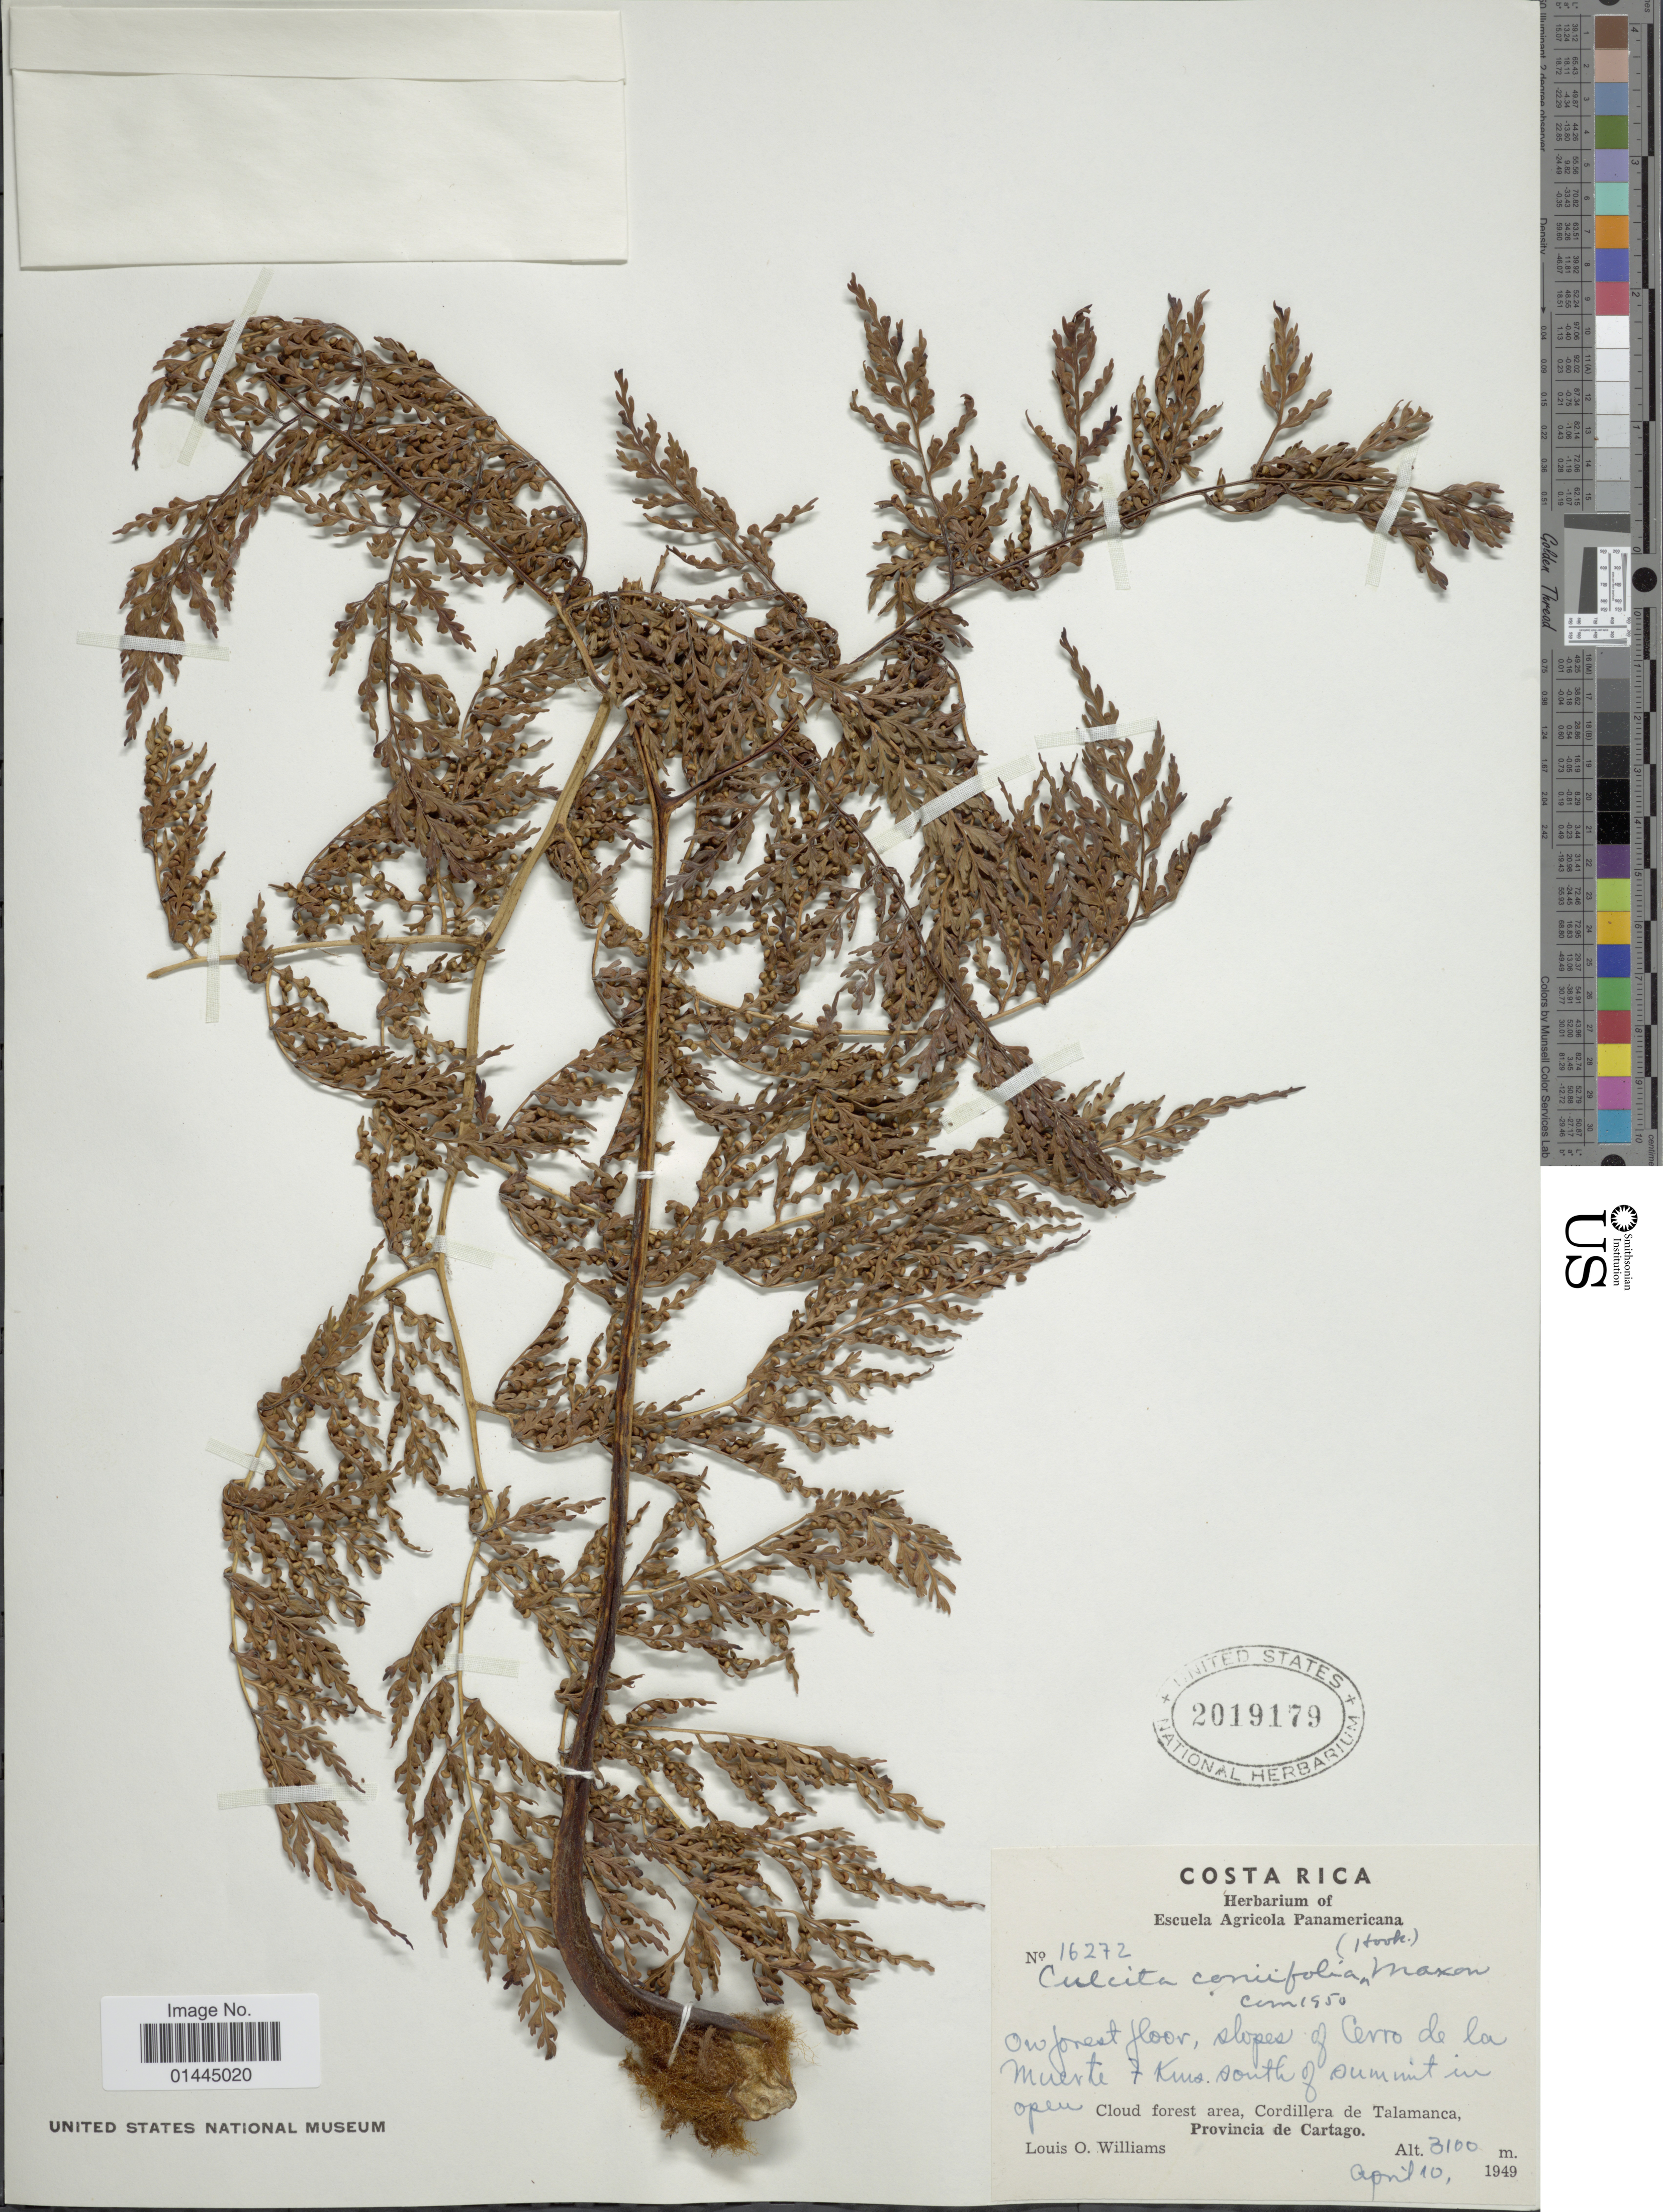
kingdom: Plantae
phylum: Tracheophyta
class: Polypodiopsida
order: Cyatheales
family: Culcitaceae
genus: Culcita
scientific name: Culcita coniifolia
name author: (Hook.) Maxon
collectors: L. O. Williams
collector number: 16272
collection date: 1949-04-10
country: Costa Rica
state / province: Cartago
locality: Slopes of Cerro de la Muerte 7 Kms. south of summit in open Cloud forest area, Cordillera de Talamanca.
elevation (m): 3100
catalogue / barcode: US 2019179